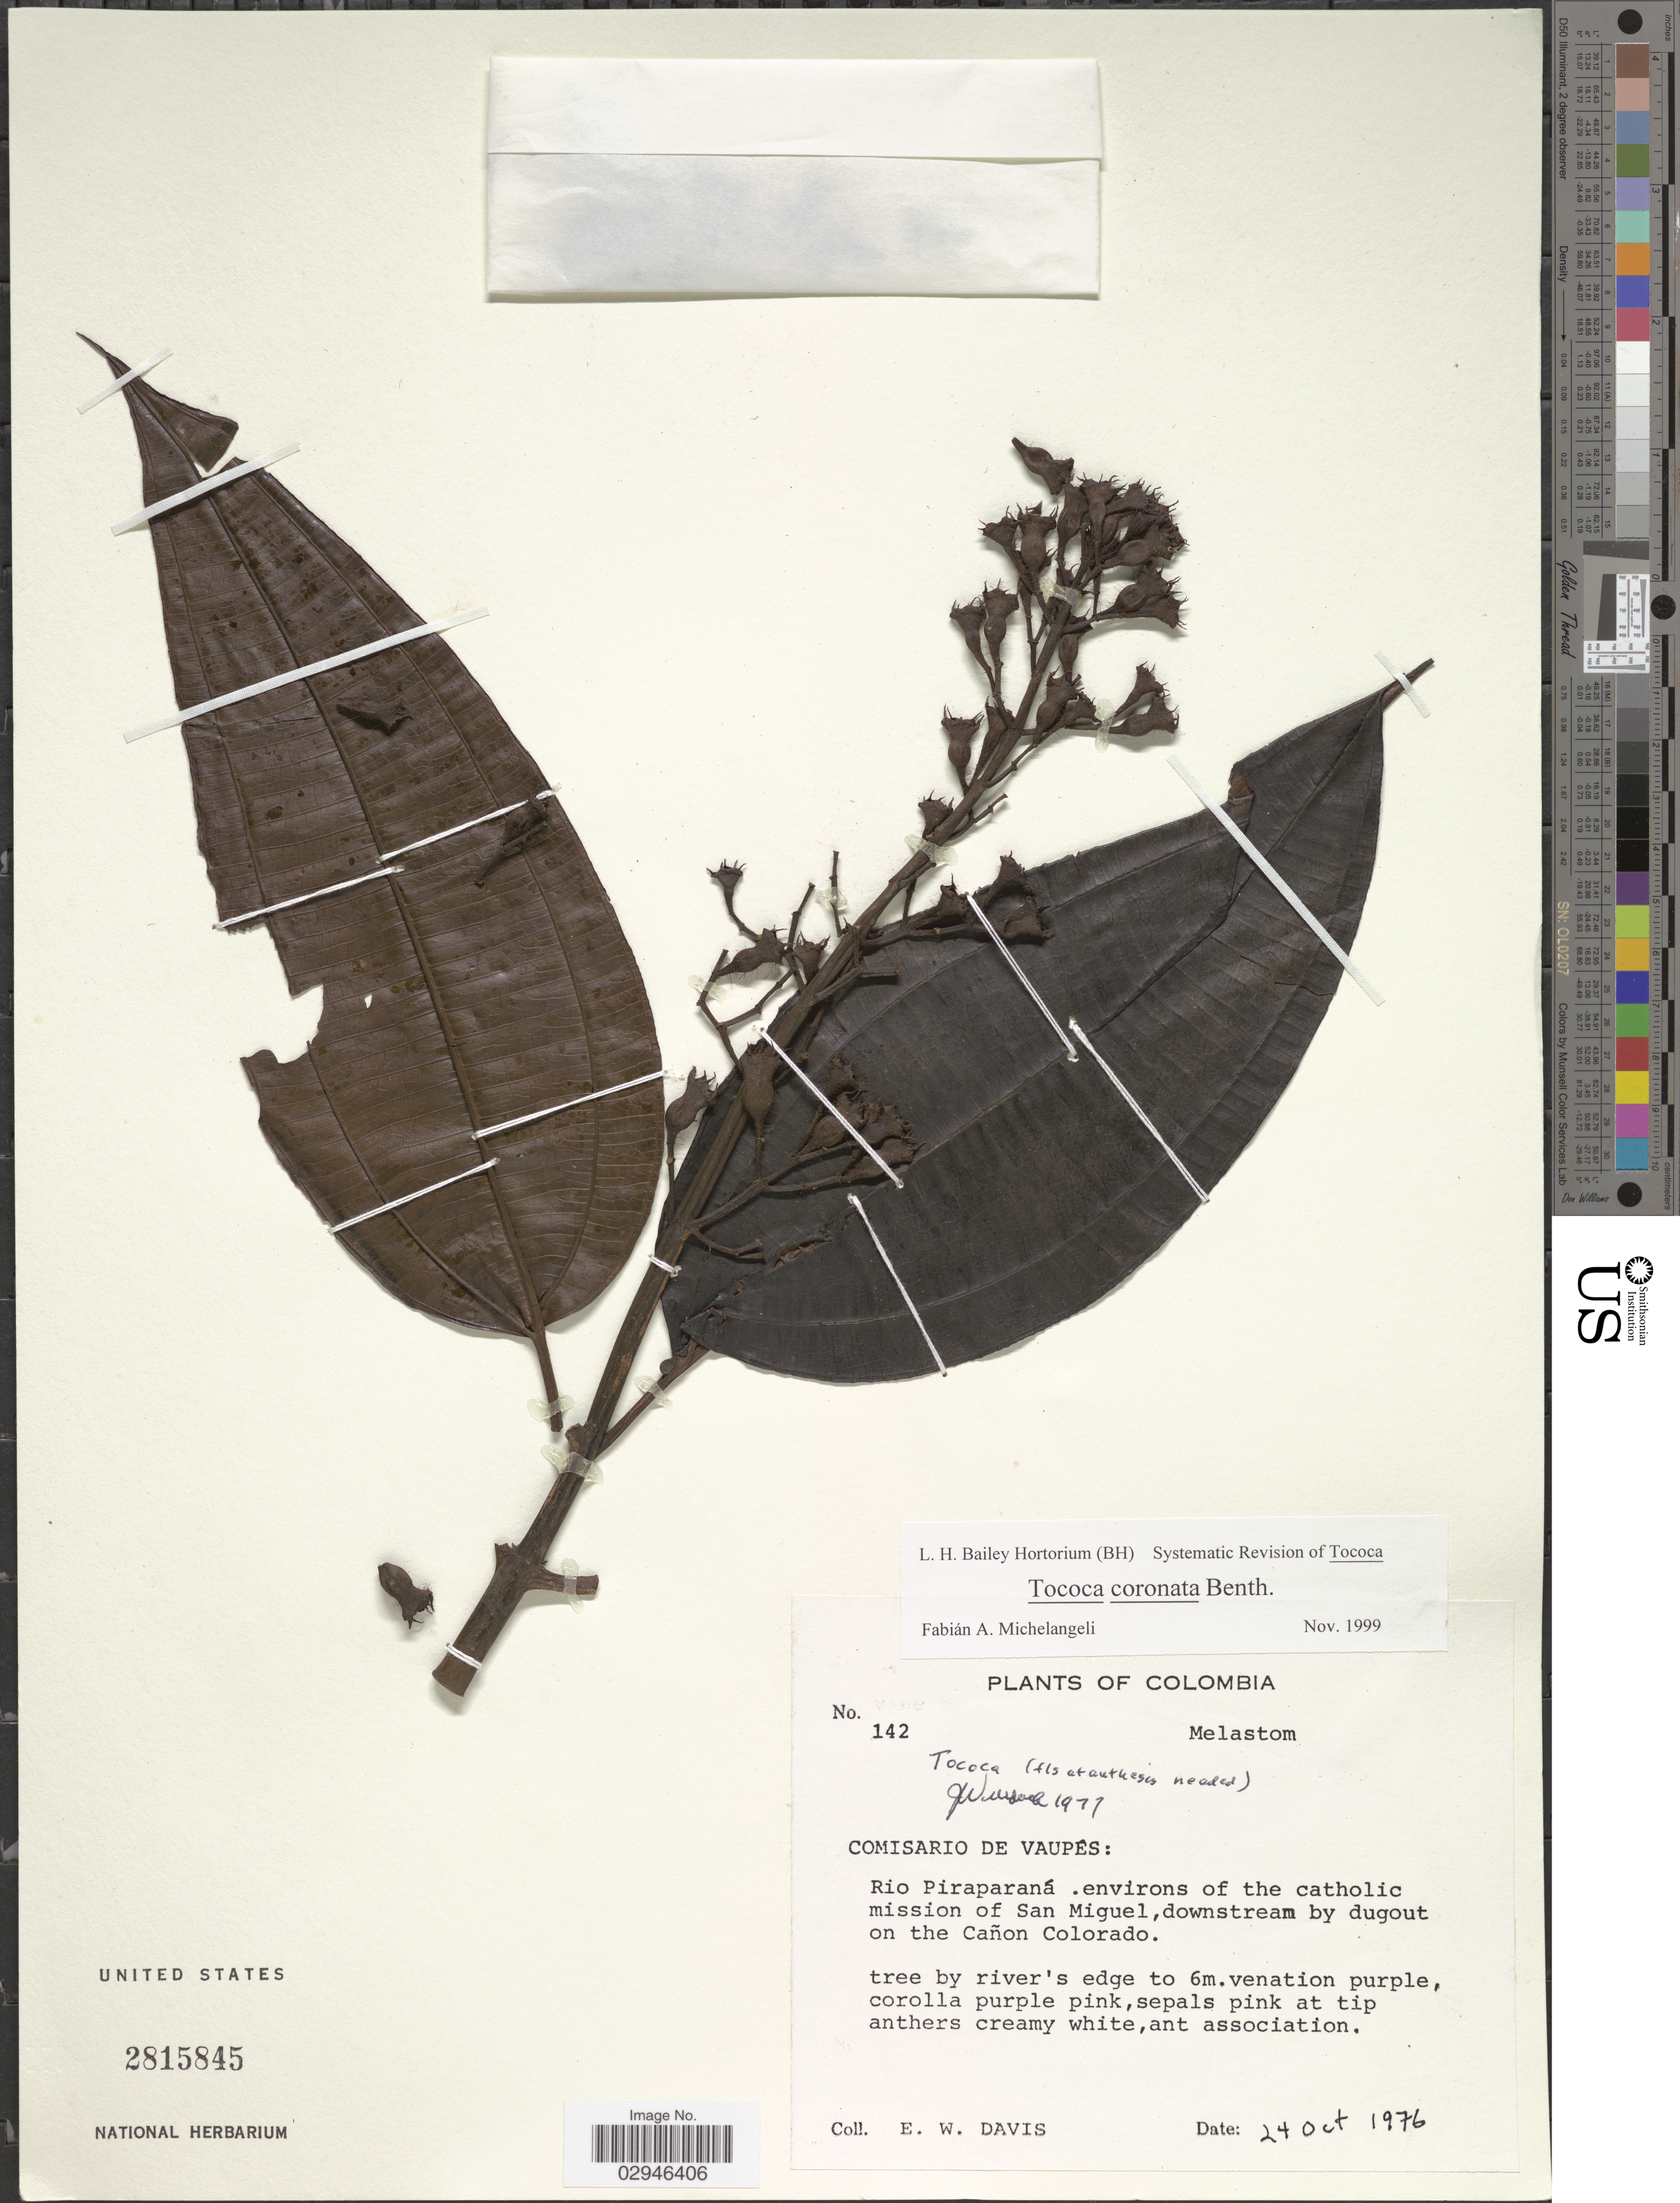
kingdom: Plantae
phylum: Tracheophyta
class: Magnoliopsida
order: Myrtales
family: Melastomataceae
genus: Tococa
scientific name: Tococa coronata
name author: Benth.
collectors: E. W. Davis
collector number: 142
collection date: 1976-10-24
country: Colombia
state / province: Vaupés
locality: Comisaria de Vaupes: Rio Piraparaná, environs of the catholic mission of San Miguel, downstream by dugout on the Cañon Colorado.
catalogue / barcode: US 2815845